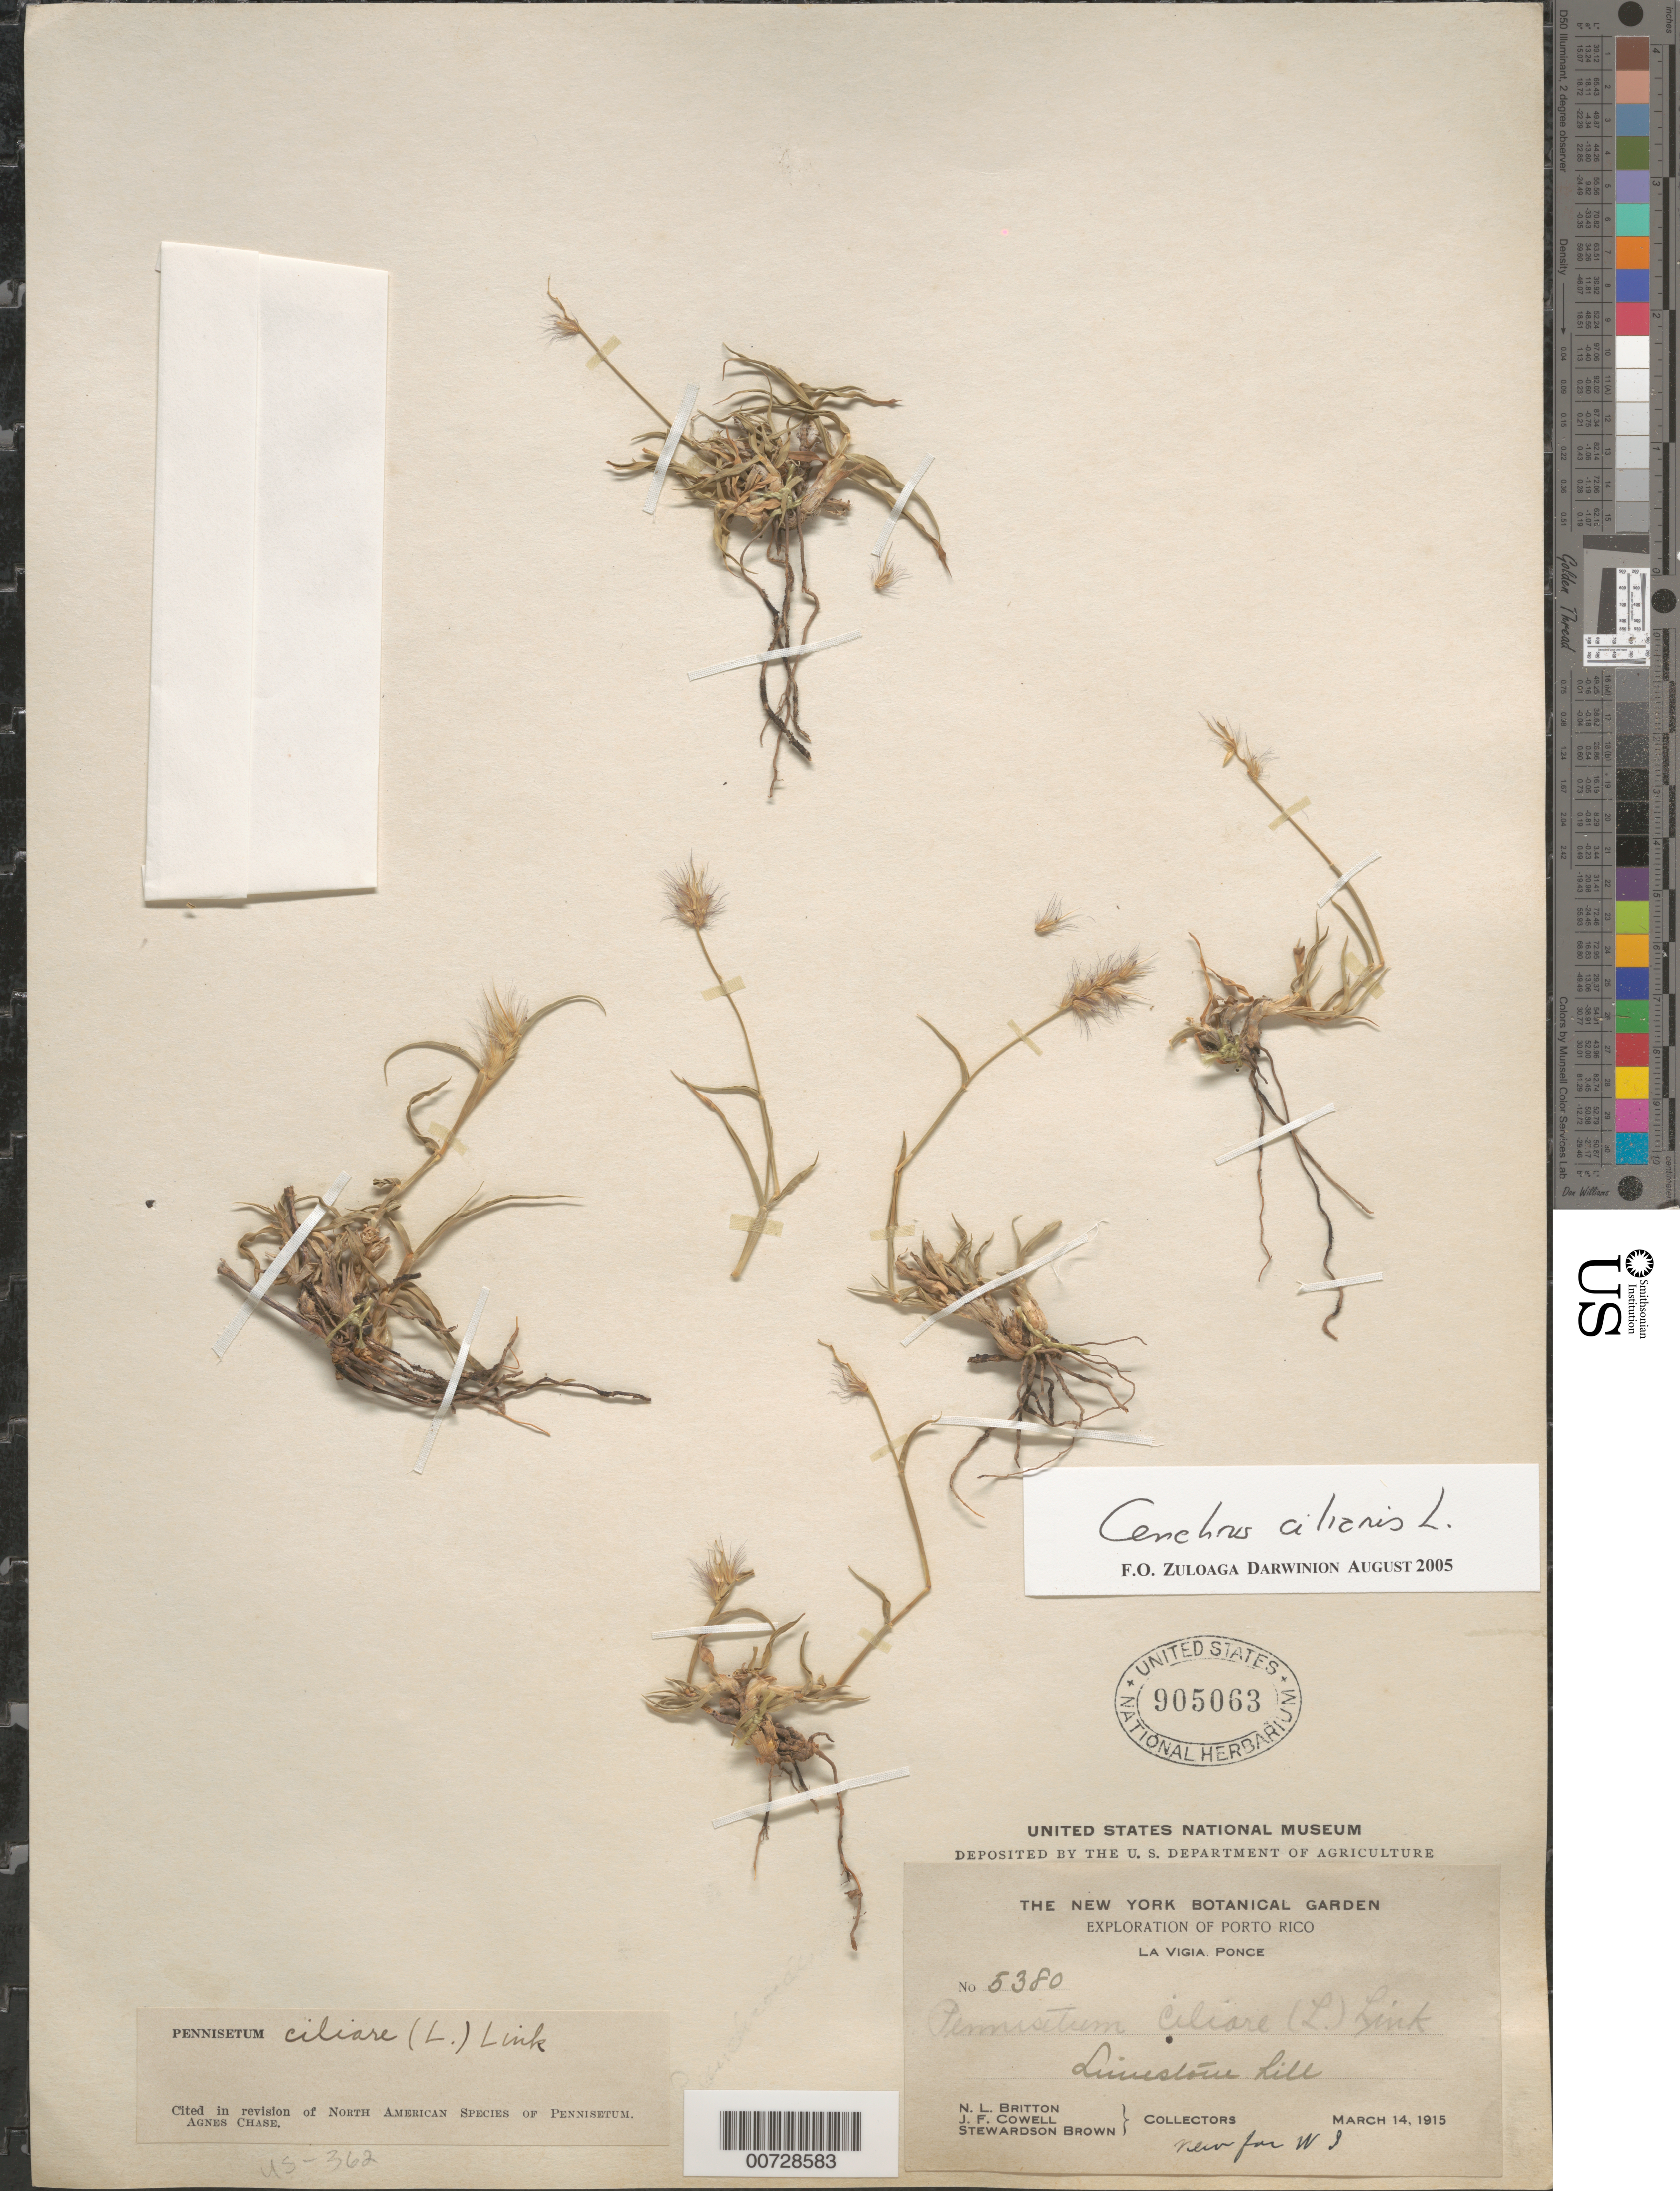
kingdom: Plantae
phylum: Tracheophyta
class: Liliopsida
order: Poales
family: Poaceae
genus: Cenchrus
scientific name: Cenchrus ciliaris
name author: L.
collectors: N. Britton, J. F. Cowell & S. Brown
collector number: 5380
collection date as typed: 14 Mar 1915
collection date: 1915-03-14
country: Puerto Rico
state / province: Ponce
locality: El Vigia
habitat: Limestone hill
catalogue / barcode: US 905063